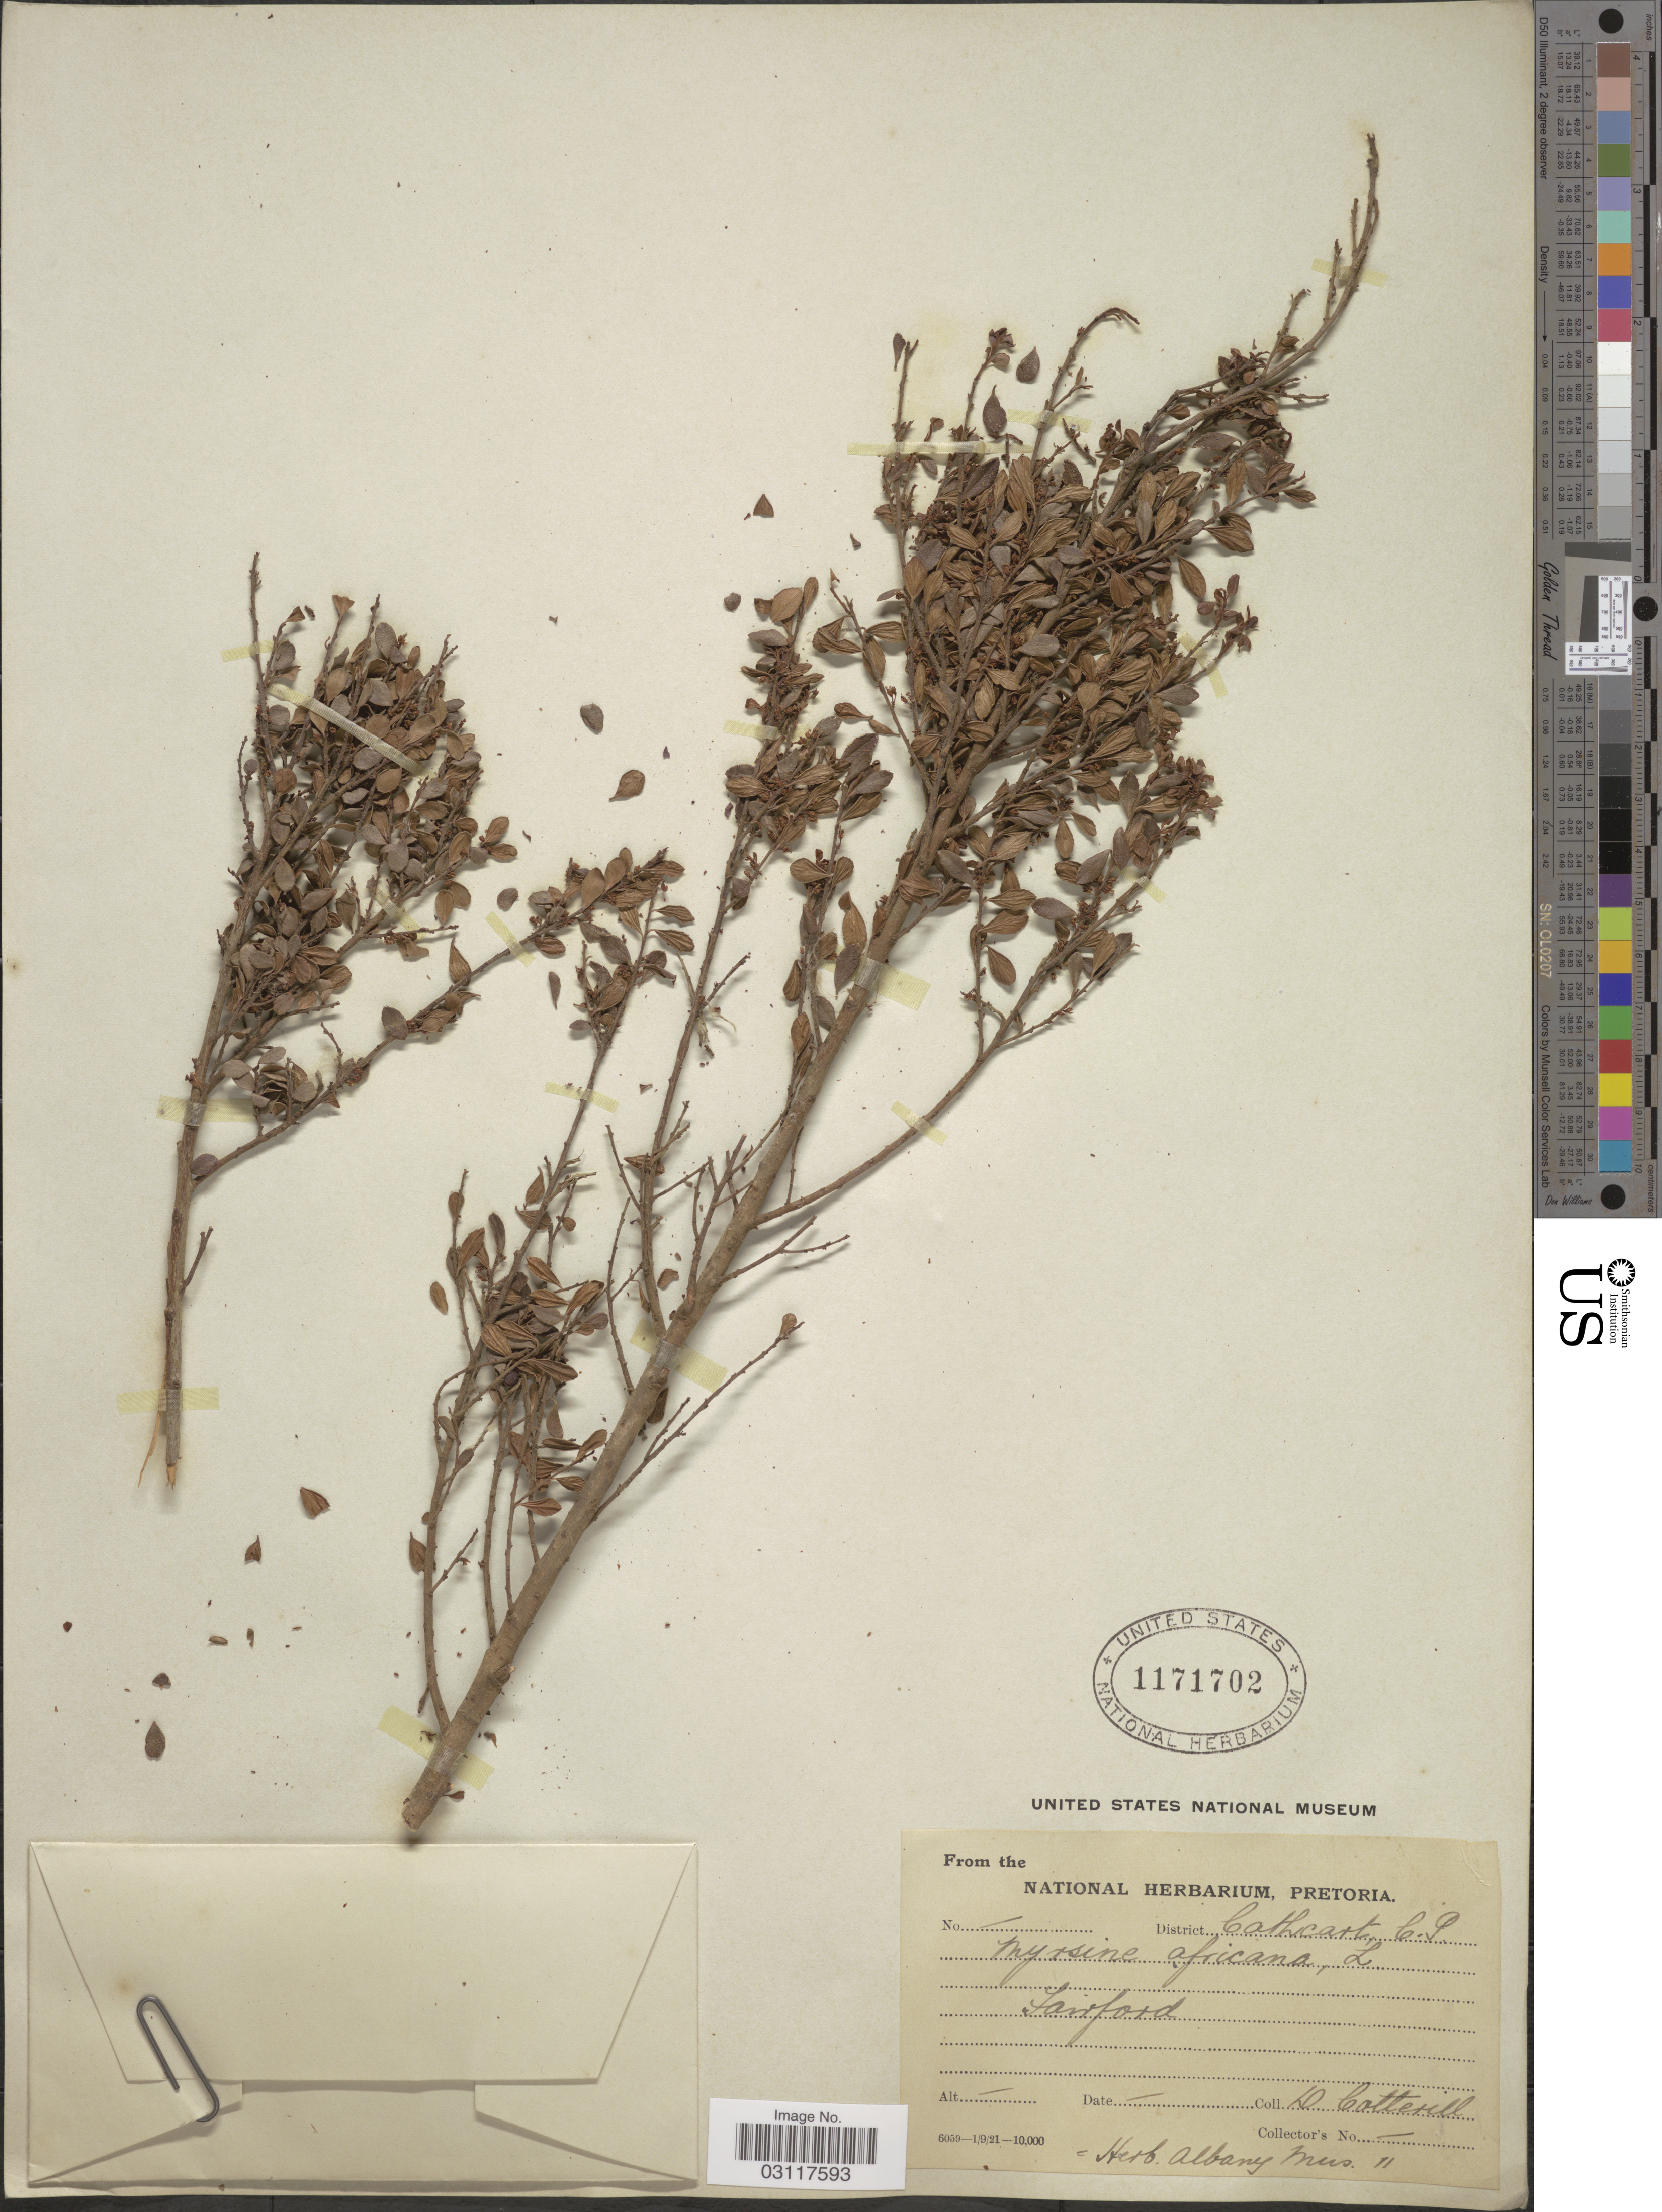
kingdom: Plantae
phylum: Tracheophyta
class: Magnoliopsida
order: Ericales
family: Primulaceae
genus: Myrsine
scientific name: Myrsine africana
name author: L.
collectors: D. Cotteril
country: South Africa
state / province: Eastern Cape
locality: Cathcart, C. P., Fairford.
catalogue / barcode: US 1171702